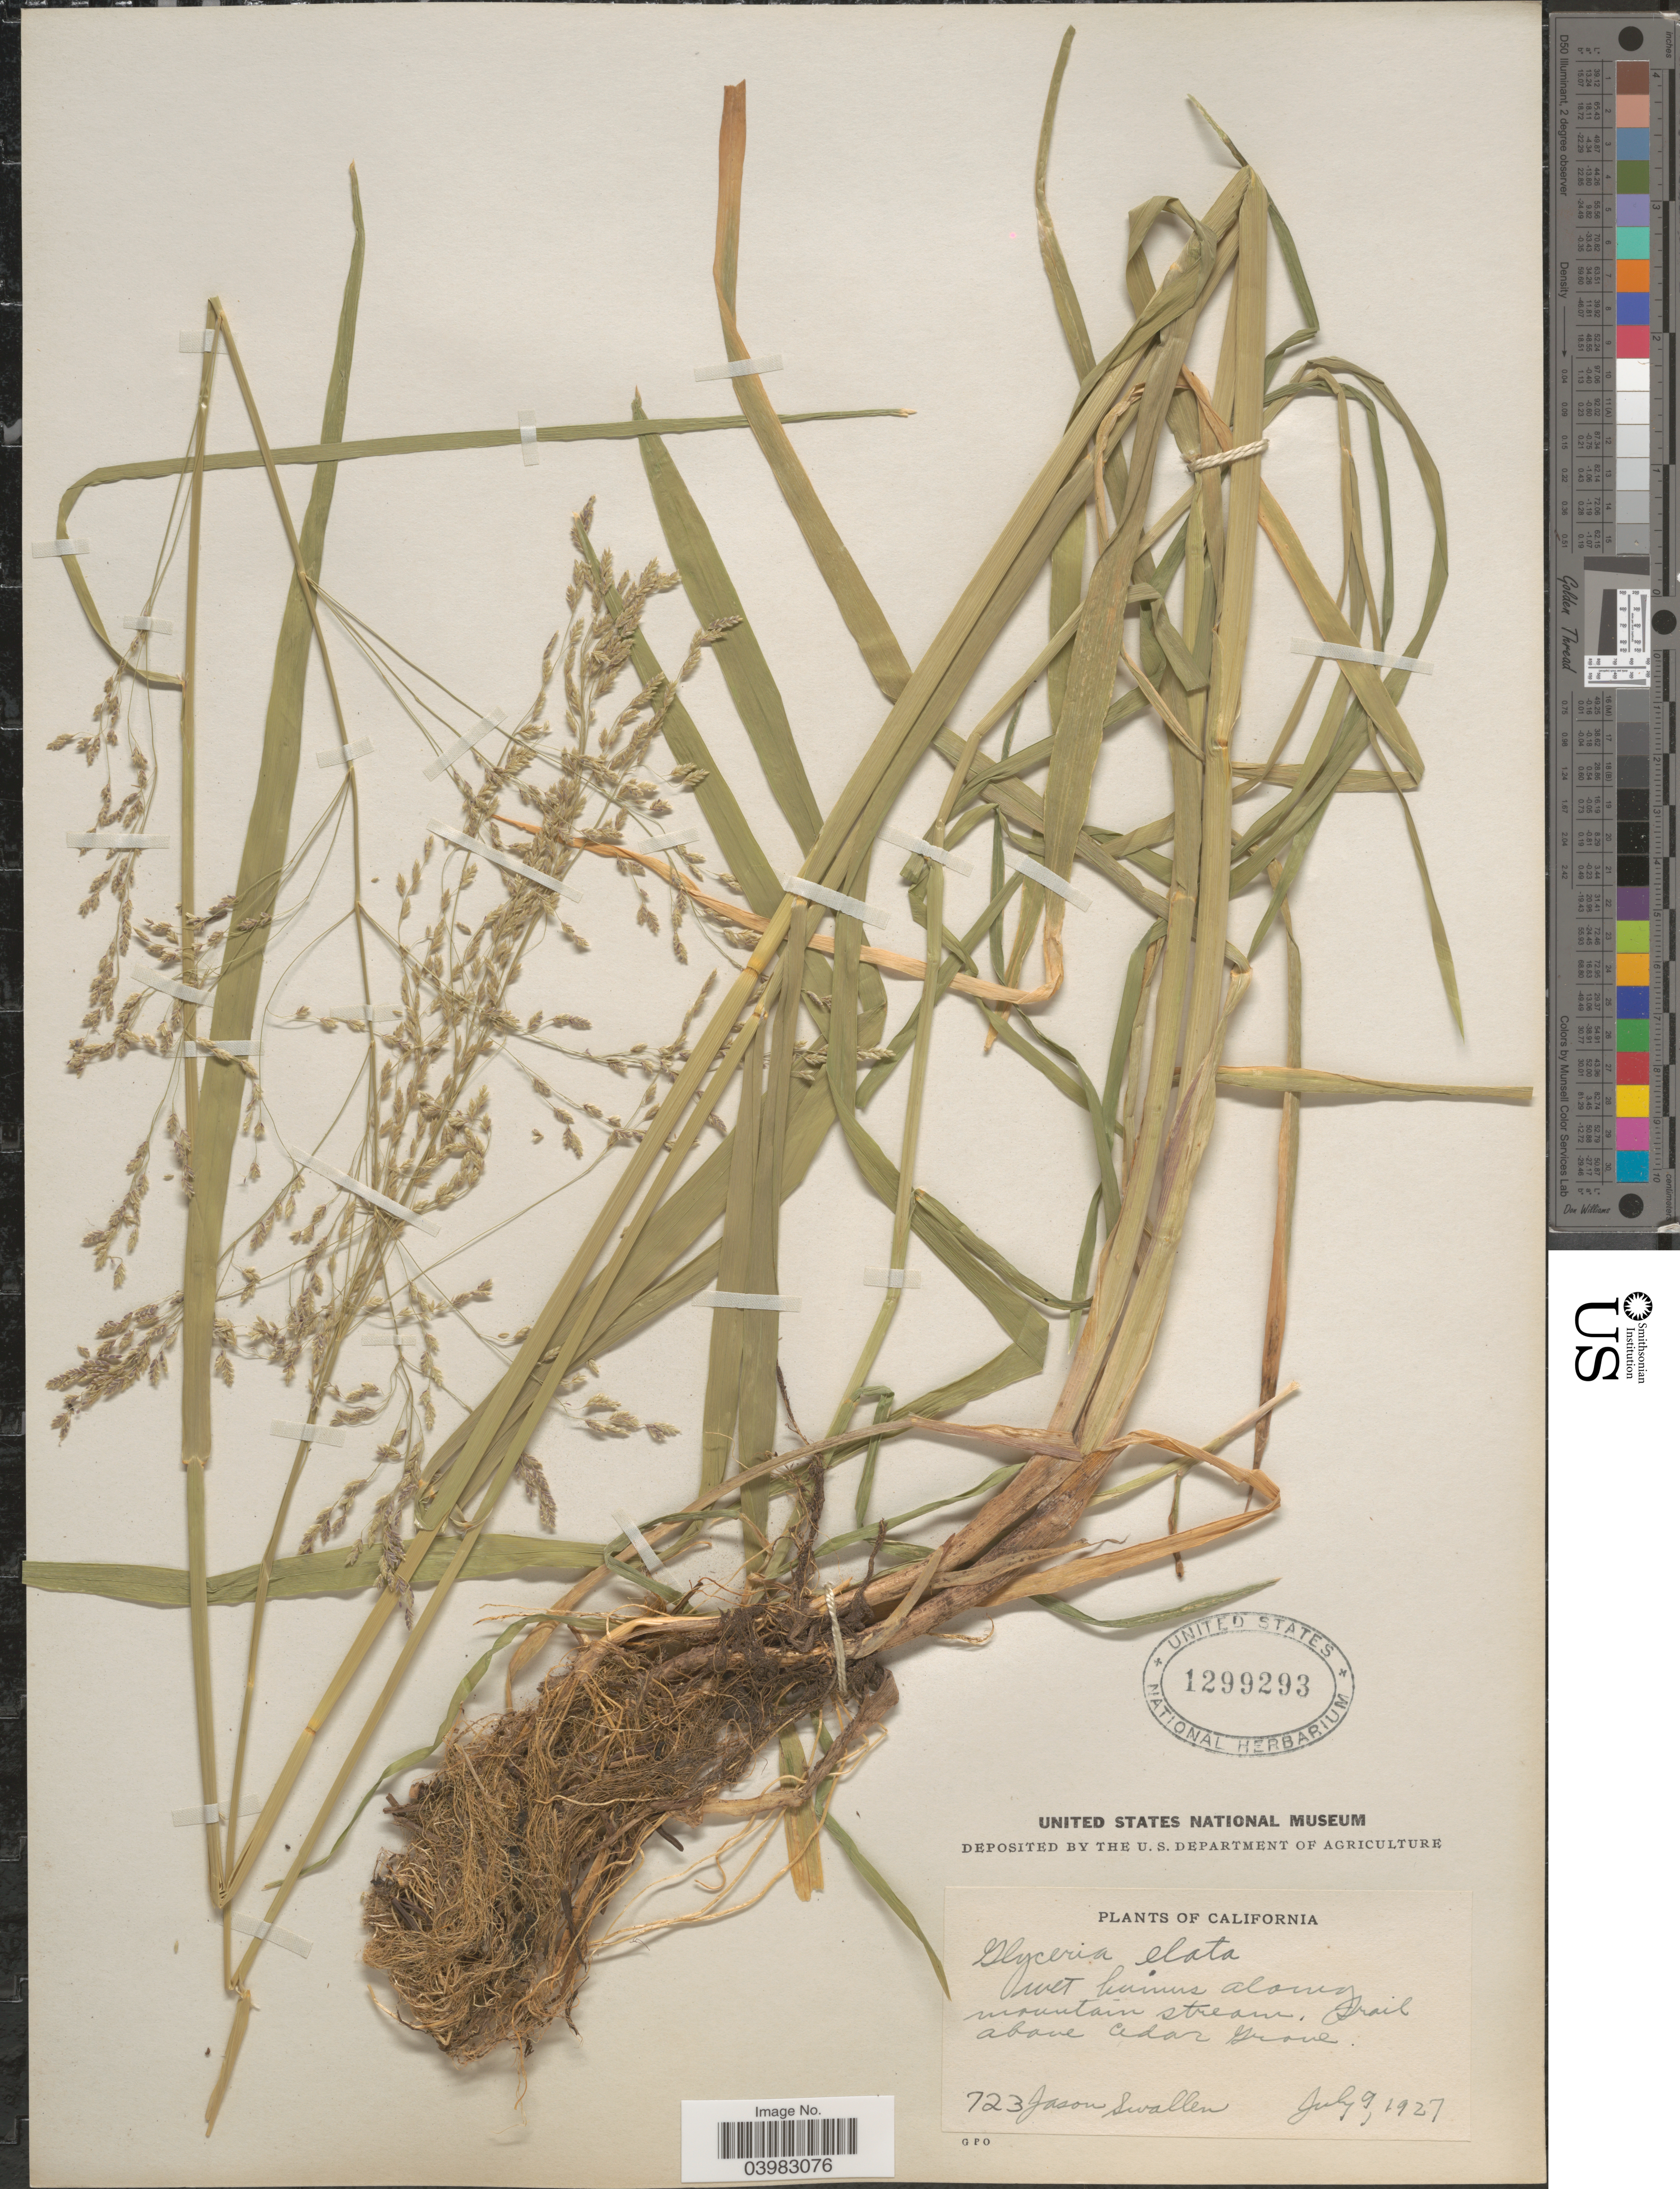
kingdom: Plantae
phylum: Tracheophyta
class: Liliopsida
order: Poales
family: Poaceae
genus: Glyceria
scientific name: Glyceria elata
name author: (Nash) M.E. Jones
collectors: J. R. Swallen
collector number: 723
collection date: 1927-07-09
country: United States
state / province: California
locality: Along mountain stream. Trail above Cedar Grove.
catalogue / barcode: US 1299293